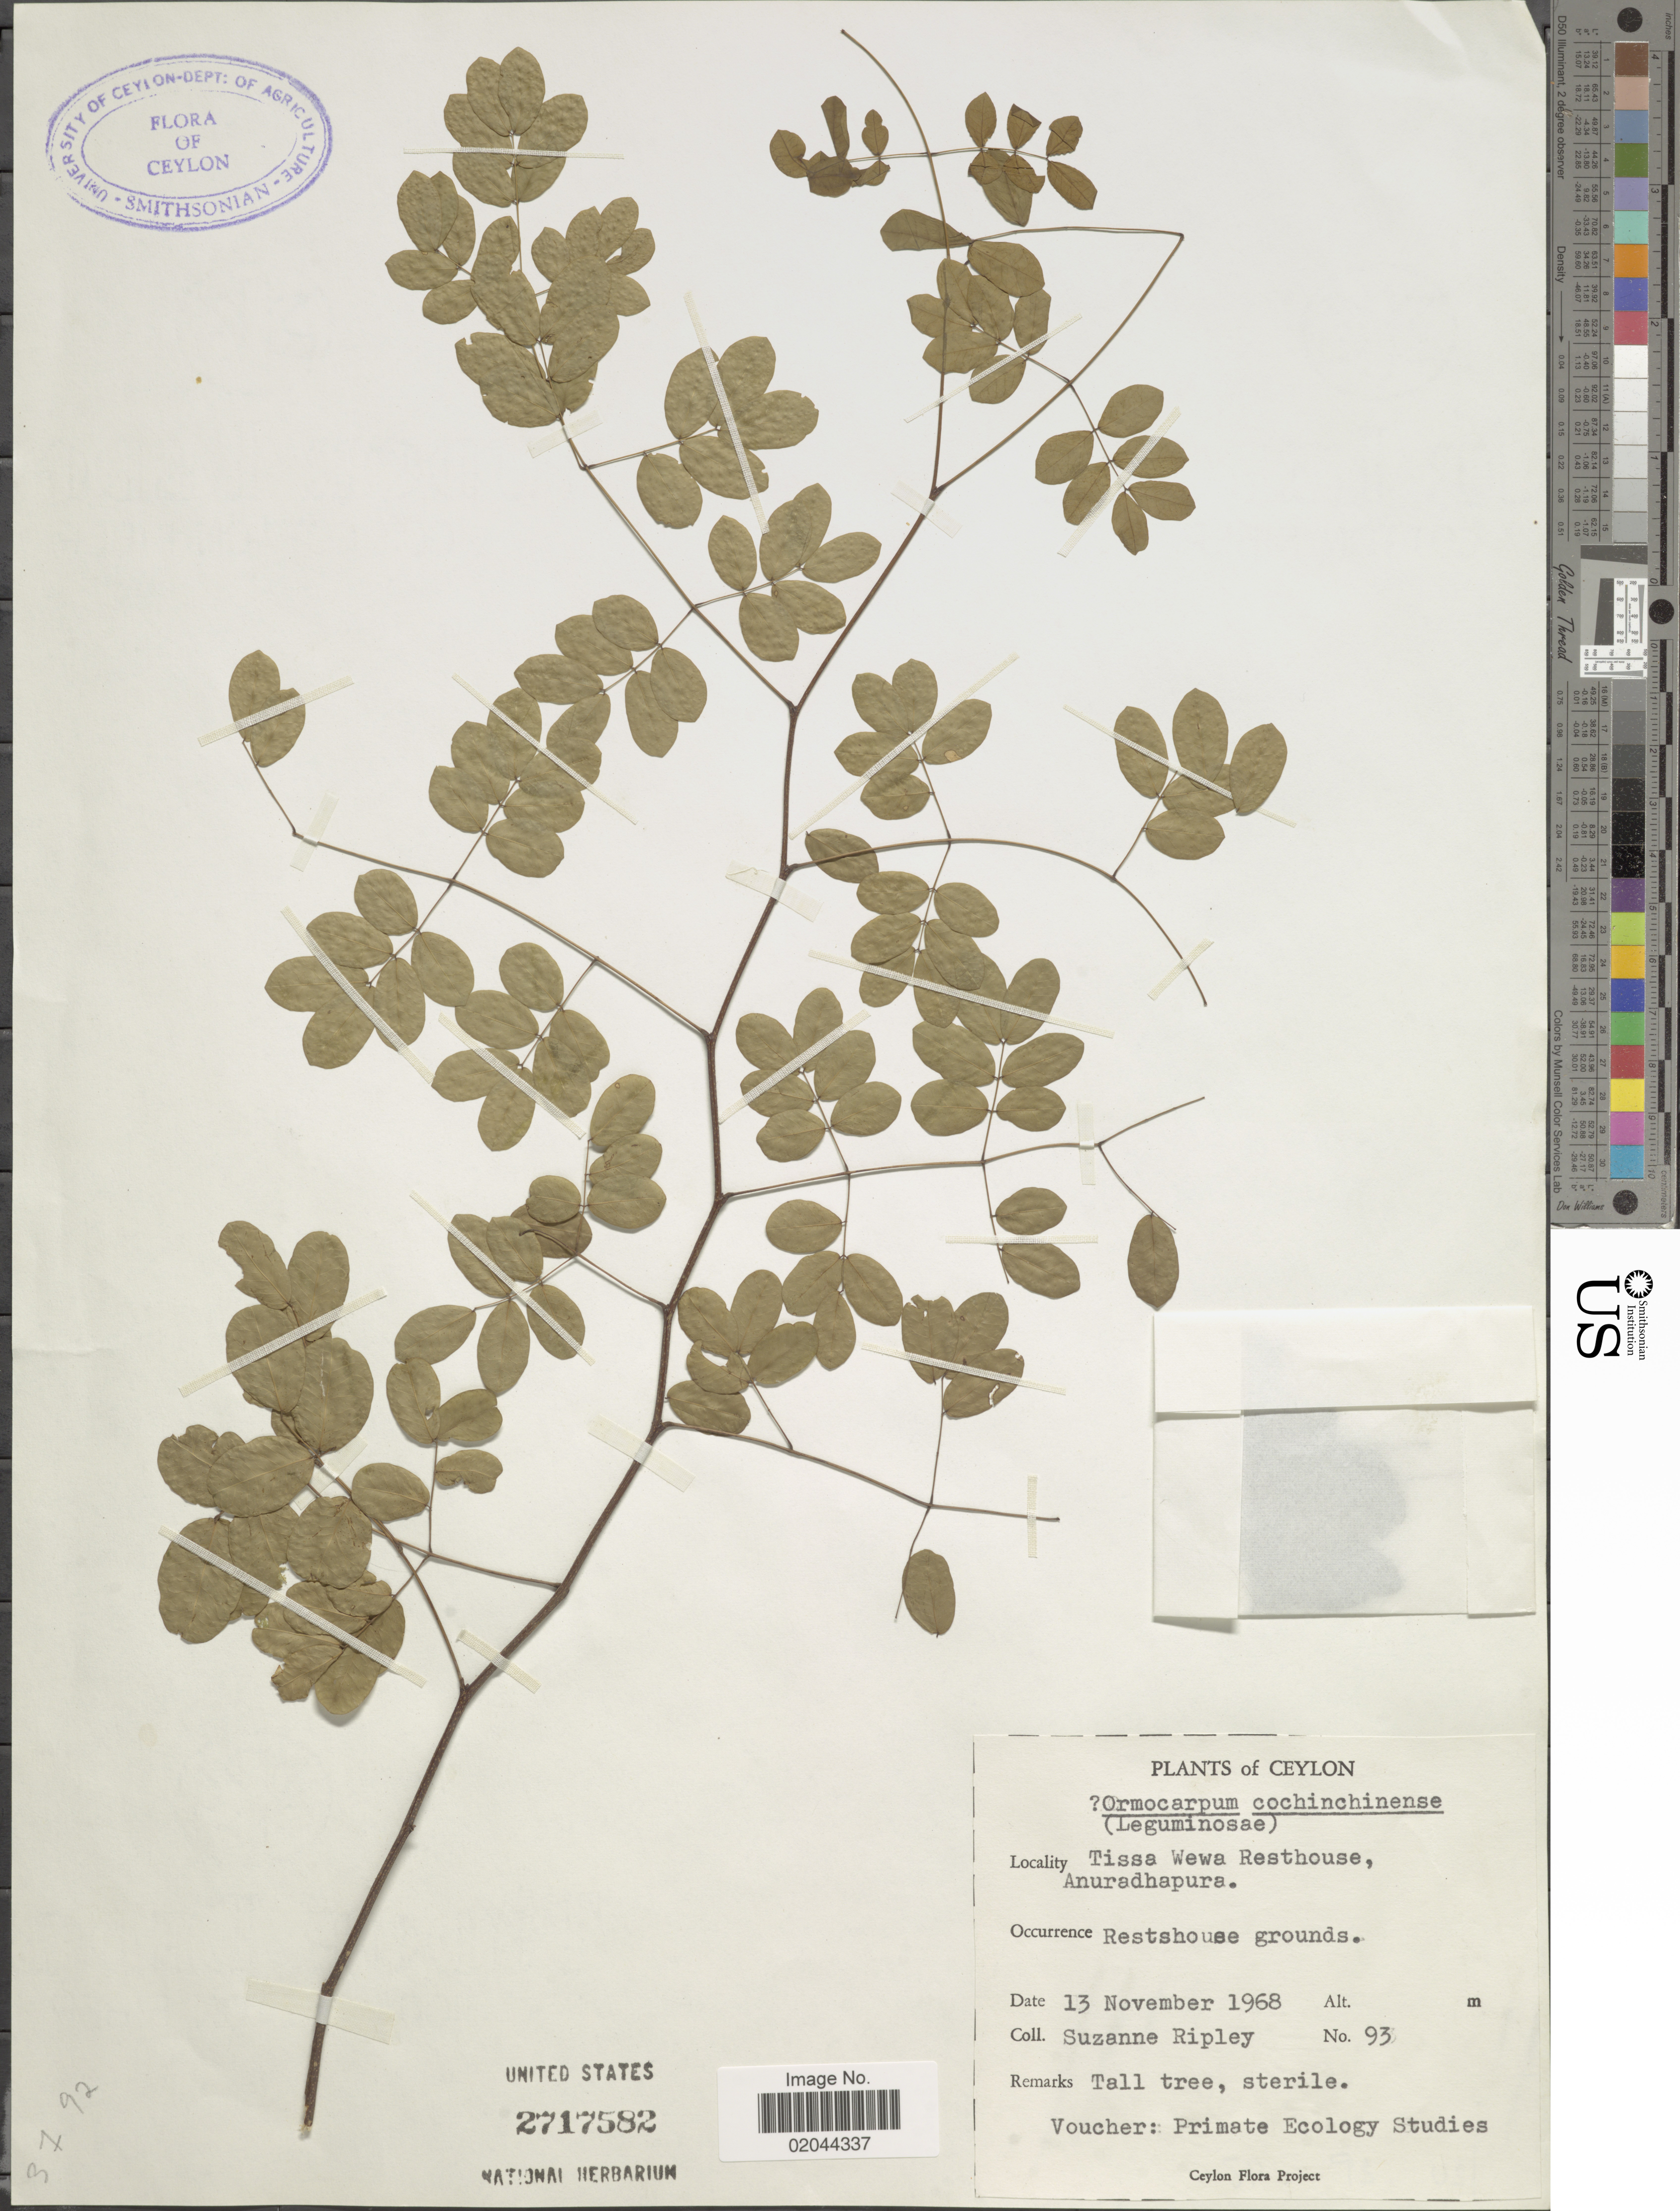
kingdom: Plantae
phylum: Tracheophyta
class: Magnoliopsida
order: Fabales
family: Fabaceae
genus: Ormocarpum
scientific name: Ormocarpum cochinchinense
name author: (Lour.) Merr.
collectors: S. Ripley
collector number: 93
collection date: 1968-11-13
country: Sri Lanka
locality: Ceylon, Tissa Wewa Resthouse, Anuradhapura, Resthouse grounds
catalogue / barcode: US 2717582